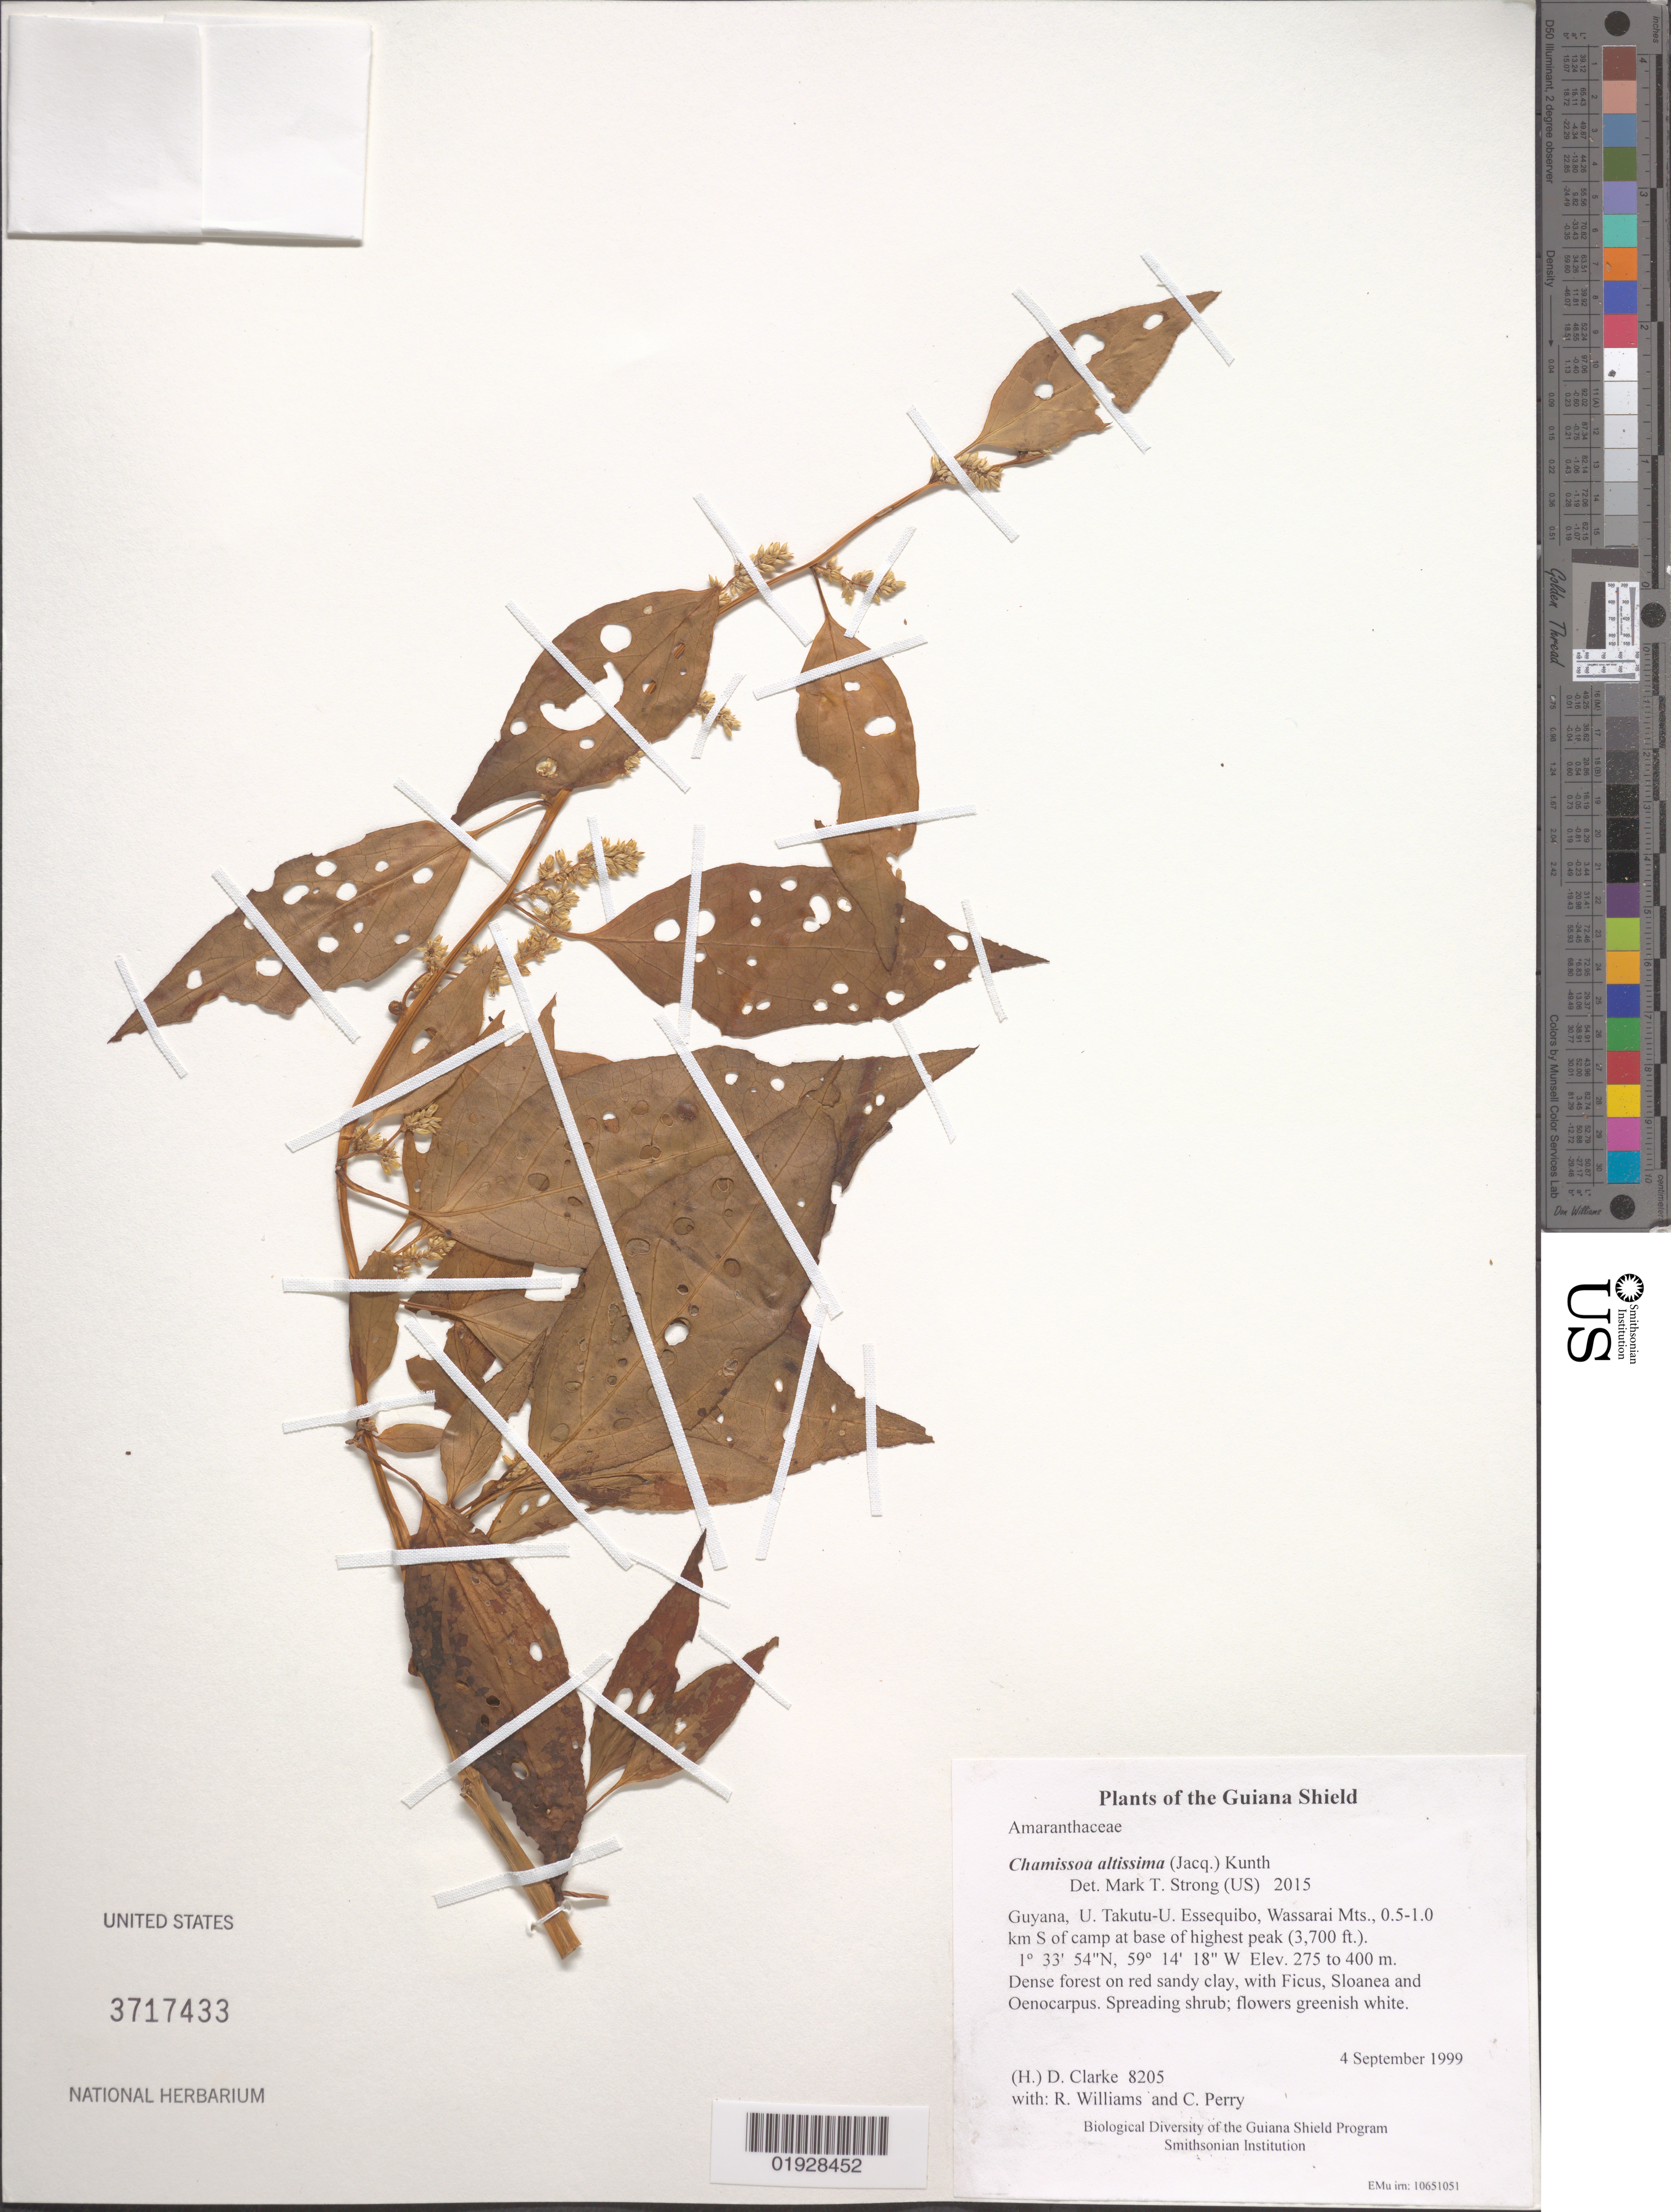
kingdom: Plantae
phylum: Tracheophyta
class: Magnoliopsida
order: Caryophyllales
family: Amaranthaceae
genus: Chamissoa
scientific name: Chamissoa altissima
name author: (Jacq.) Kunth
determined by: Strong, M. T., (US), Smithsonian Institution - National Museum of Natural History (UNITED STATES)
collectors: H. D. Clarke, R. Williams & C. Perry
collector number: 8205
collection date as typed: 4 September 1999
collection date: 1999-09-04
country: Guyana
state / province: U. Takutu-U. Essequibo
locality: Wassarai Mts., 0.5-1.0 km S of camp at base of highest peak (3,700 ft.)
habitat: Dense forest on red sandy clay, with Ficus, Sloanea and Oenocarpus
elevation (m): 275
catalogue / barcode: US 3717433